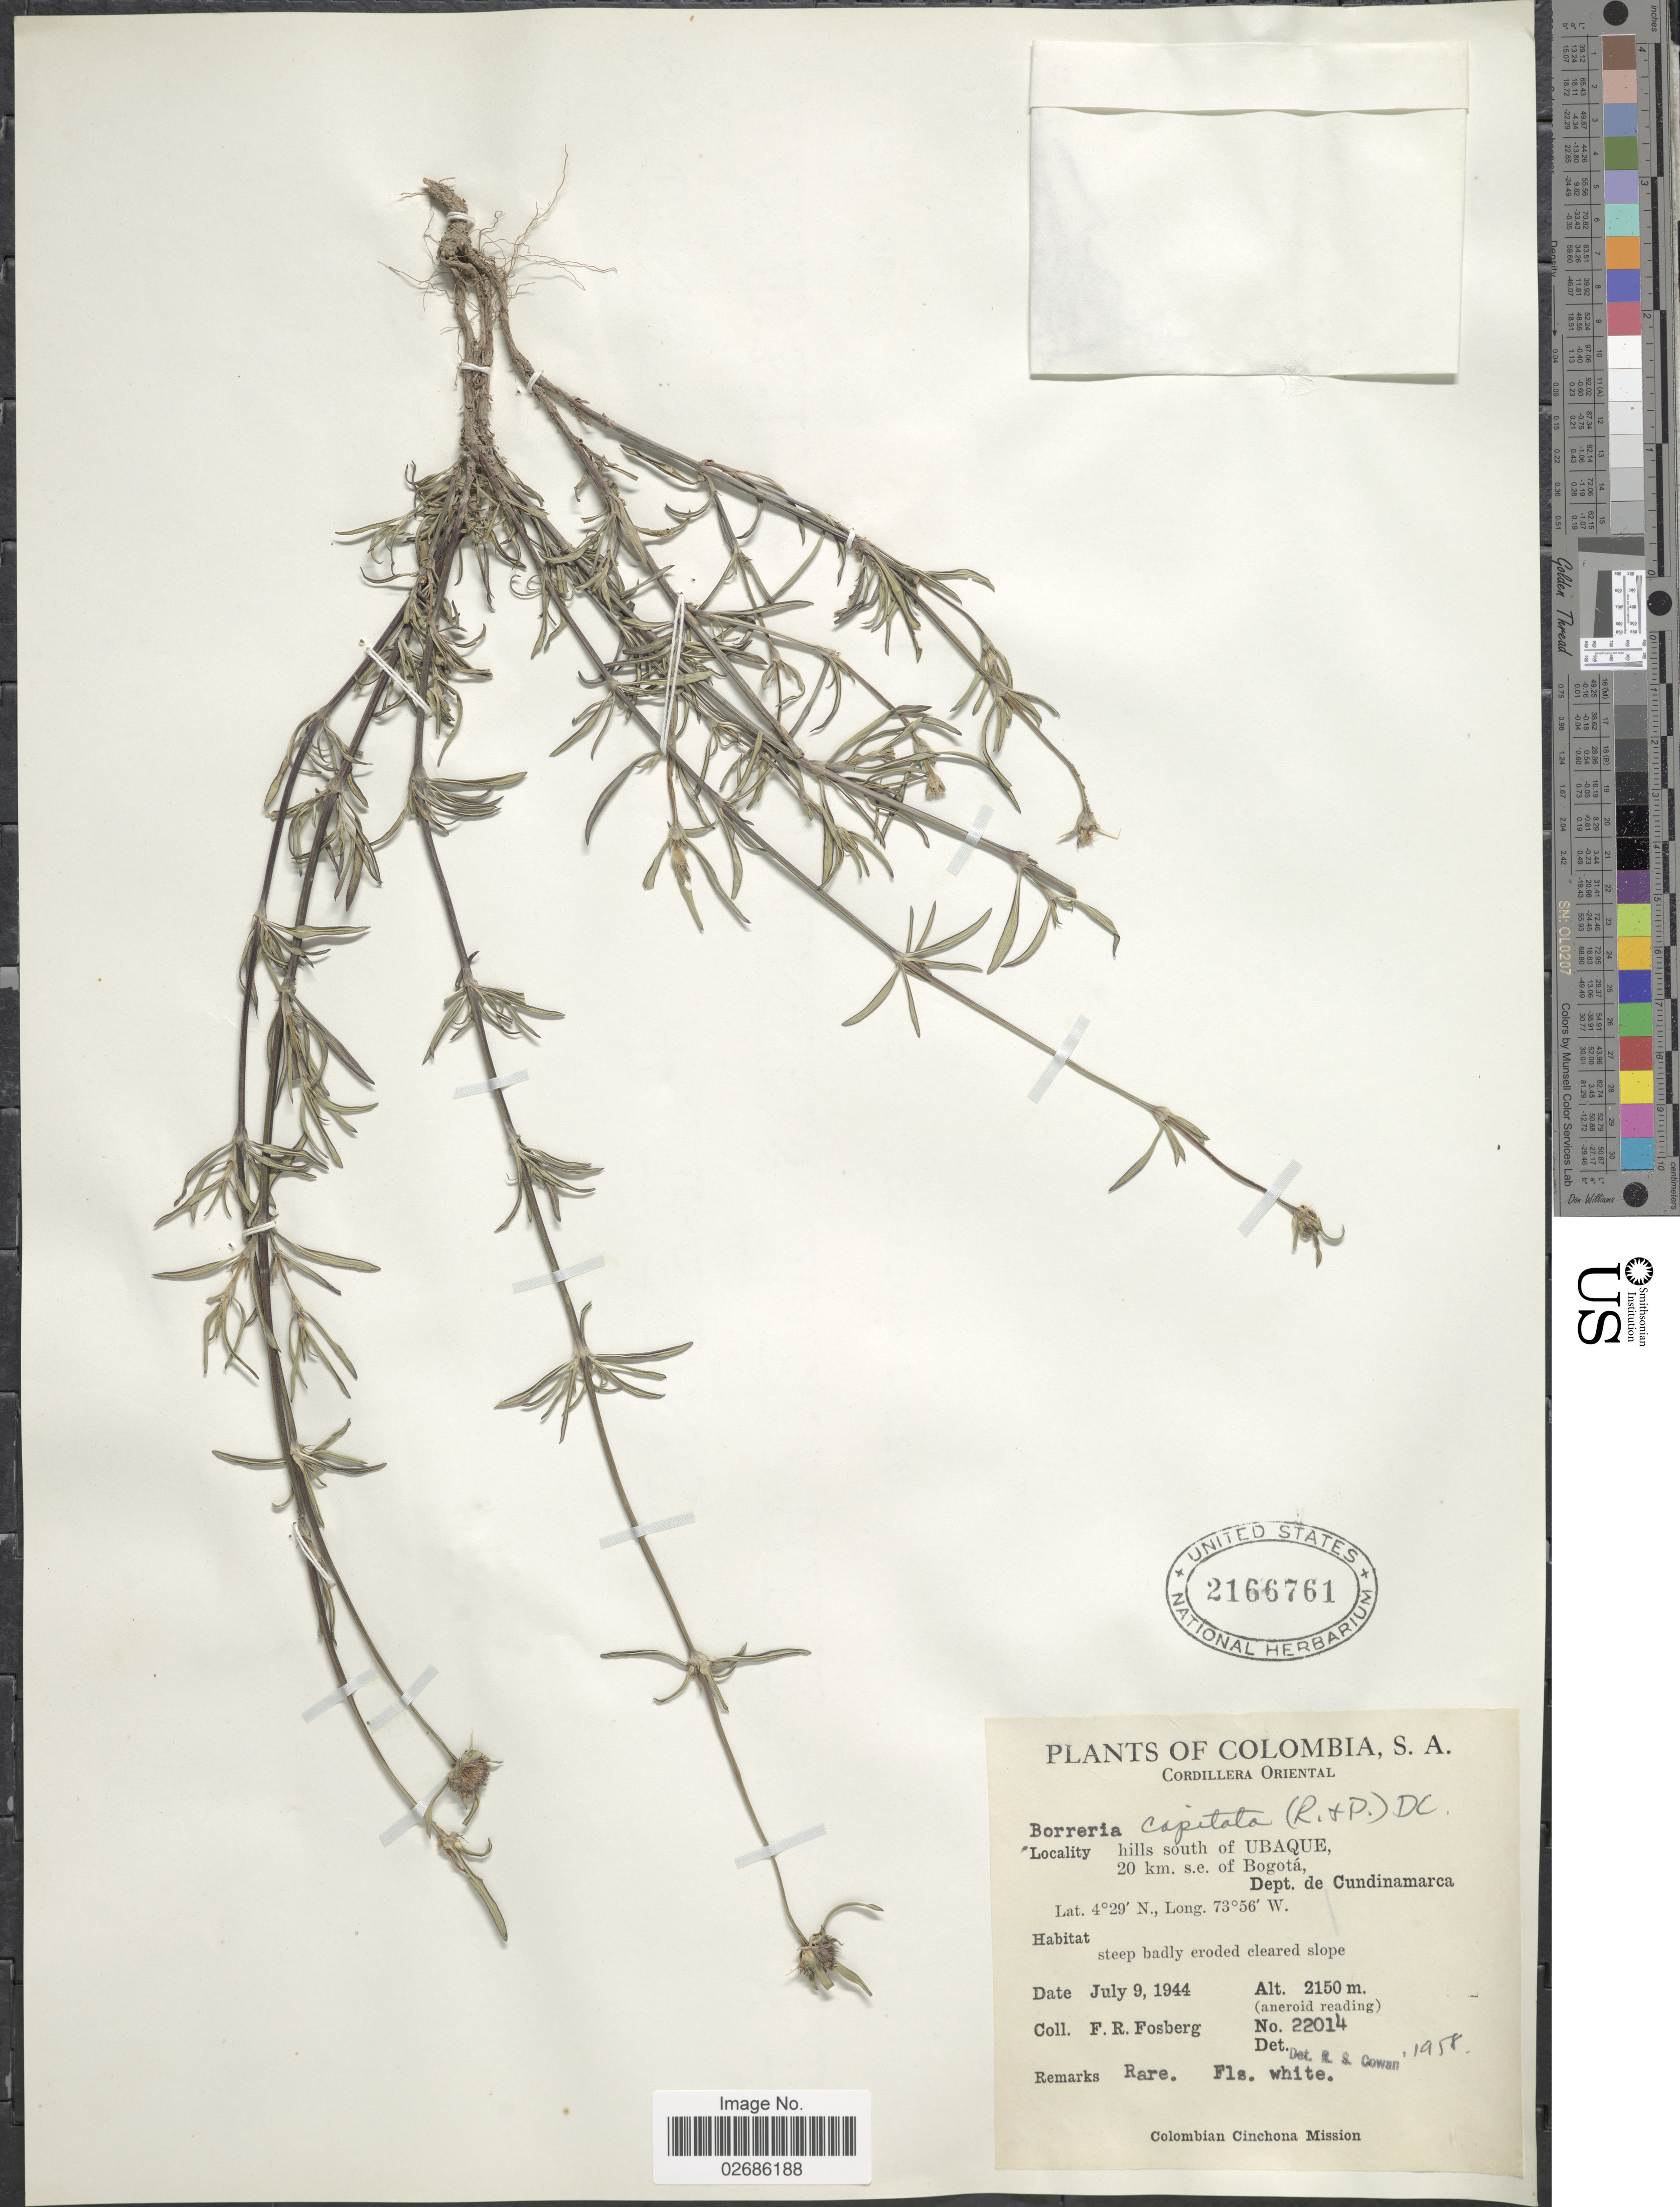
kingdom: Plantae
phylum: Tracheophyta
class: Magnoliopsida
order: Gentianales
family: Rubiaceae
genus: Borreria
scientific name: Borreria capitata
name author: (Ruiz & Pav.) DC.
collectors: F. R. Fosberg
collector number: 22014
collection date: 1944-07-09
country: Colombia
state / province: Cundinamarca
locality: Cordillera Oriental. Hills south of Ubaque, 20 km. s.e. of Bogotá, Dept. de Cundinamarca.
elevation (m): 2150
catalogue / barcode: US 2166761